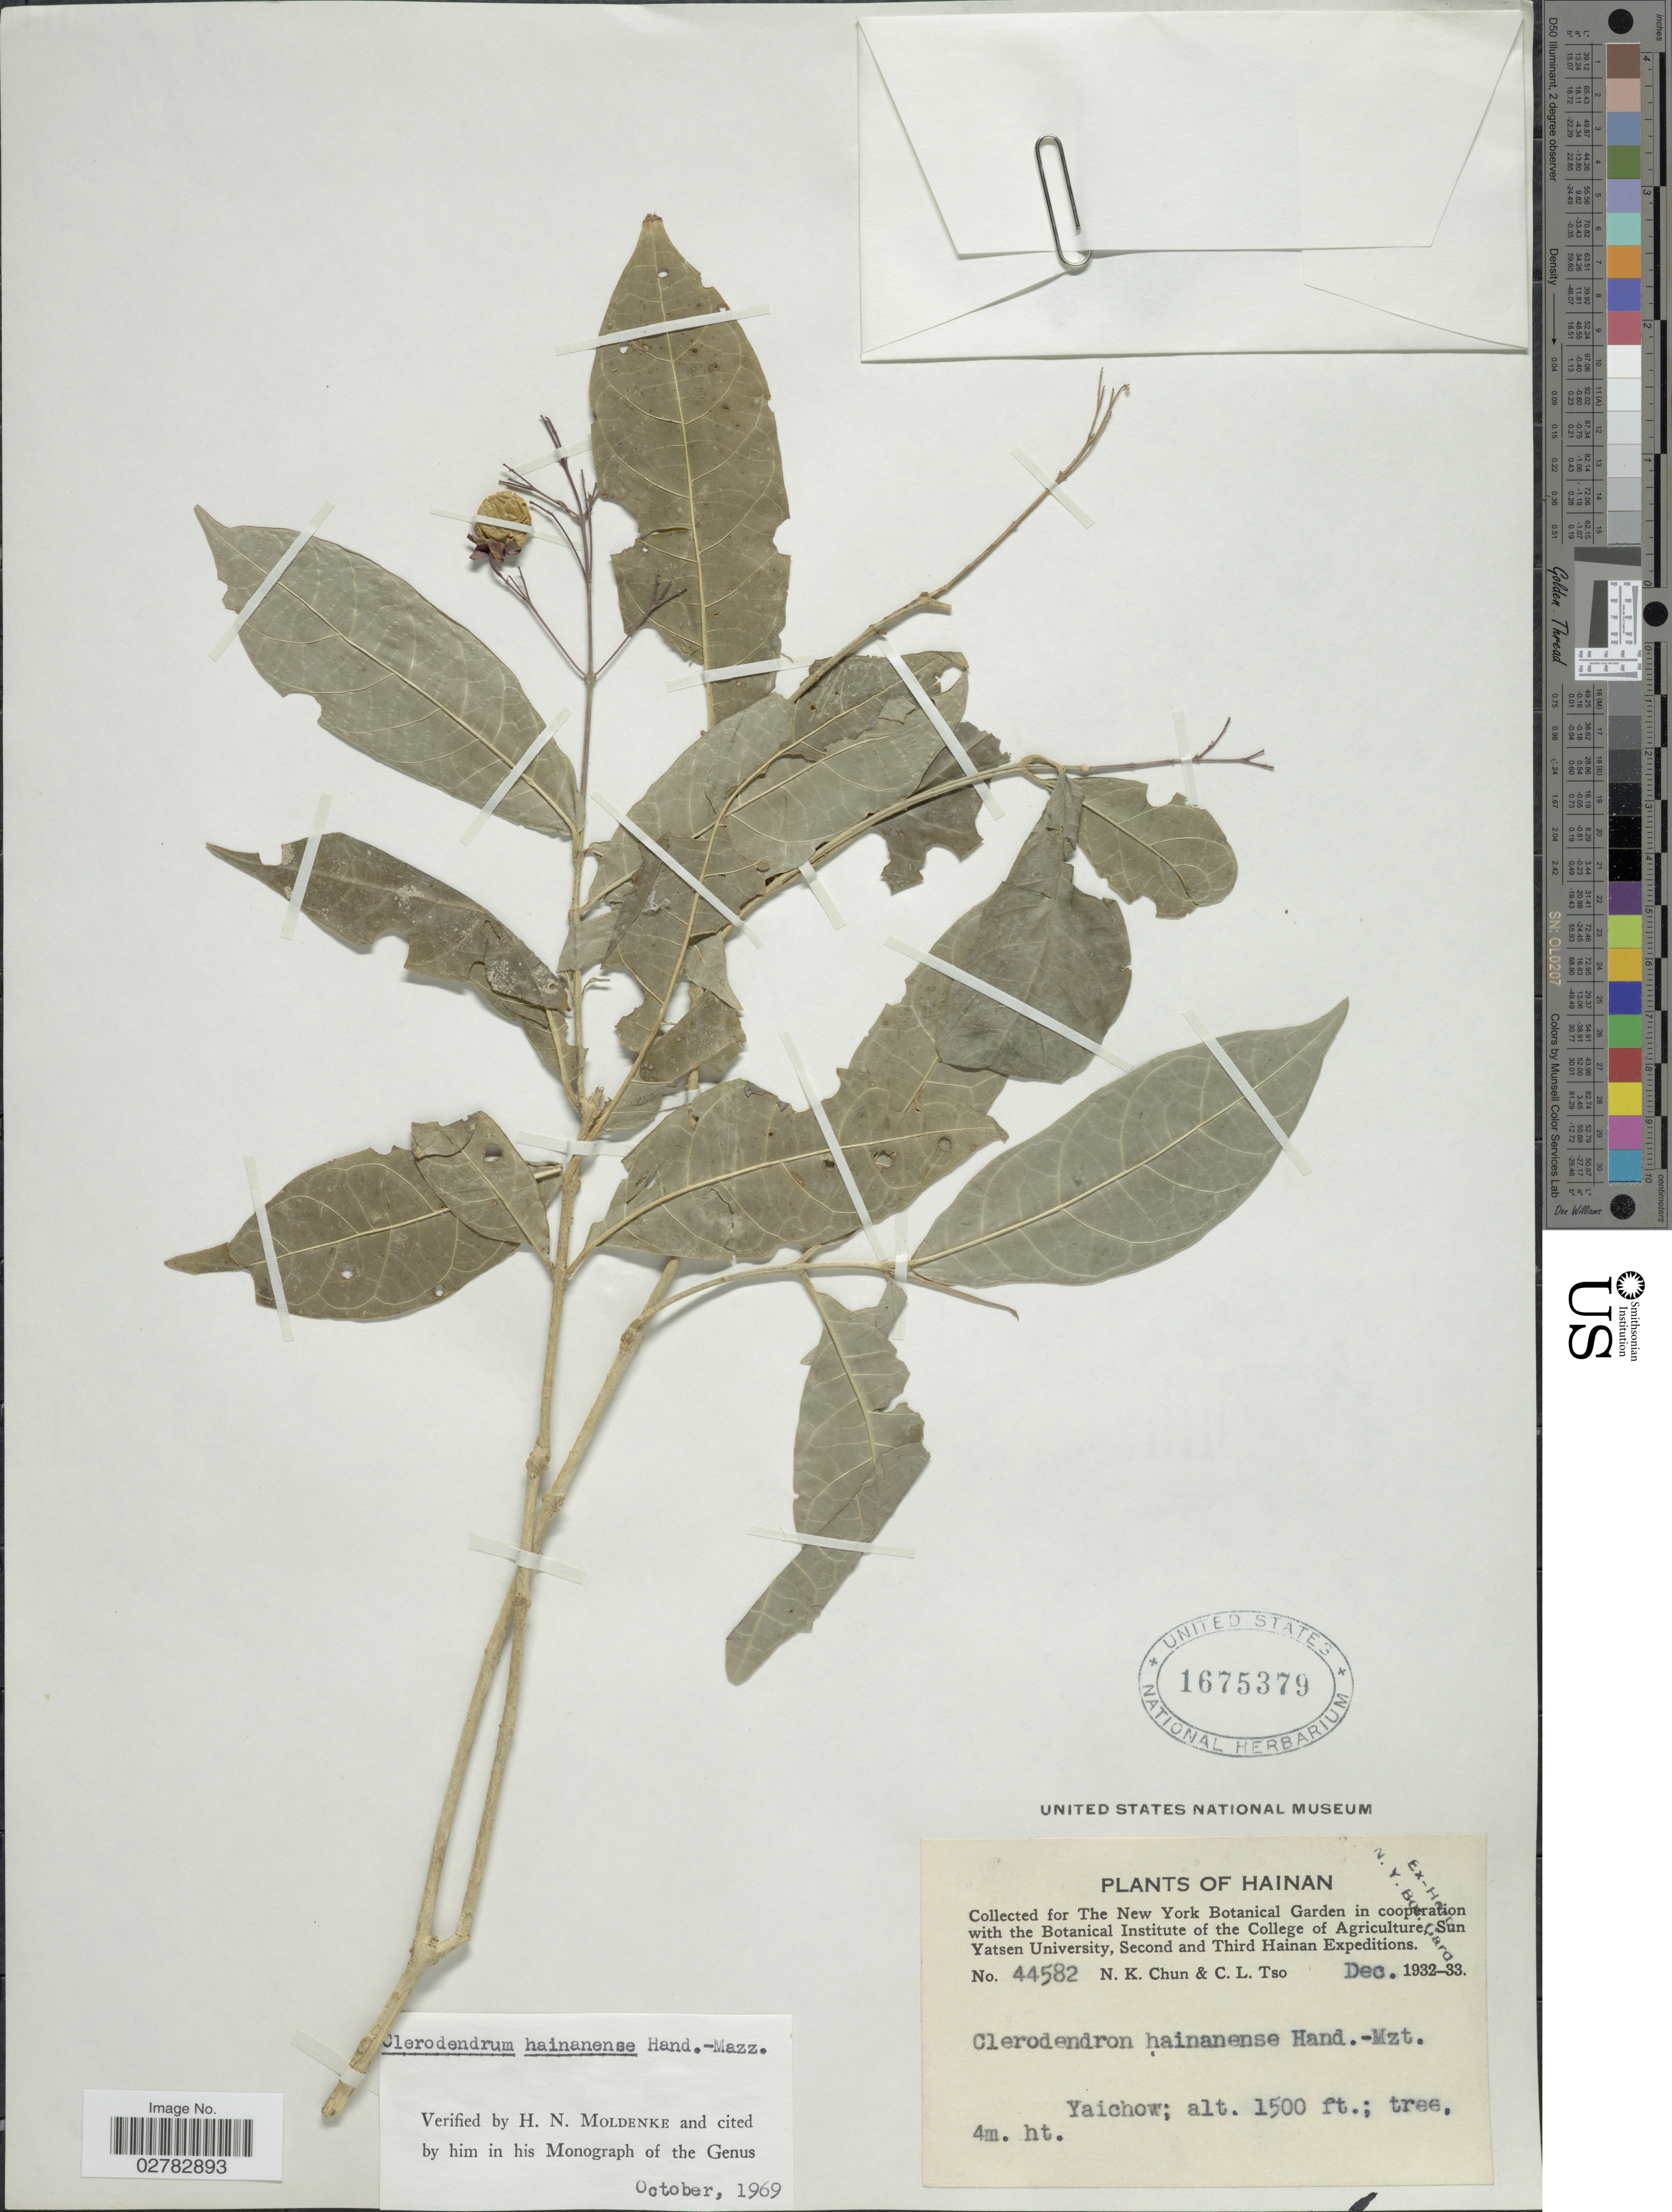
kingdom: Plantae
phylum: Tracheophyta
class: Magnoliopsida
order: Lamiales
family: Lamiaceae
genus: Clerodendrum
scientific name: Clerodendrum hainanense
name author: Hand.-Mazz.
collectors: N. K. Chun & C. Tso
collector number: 44582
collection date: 1932-12/1933-12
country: China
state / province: Hainan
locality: Yaichow.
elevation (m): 457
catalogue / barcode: US 1675379